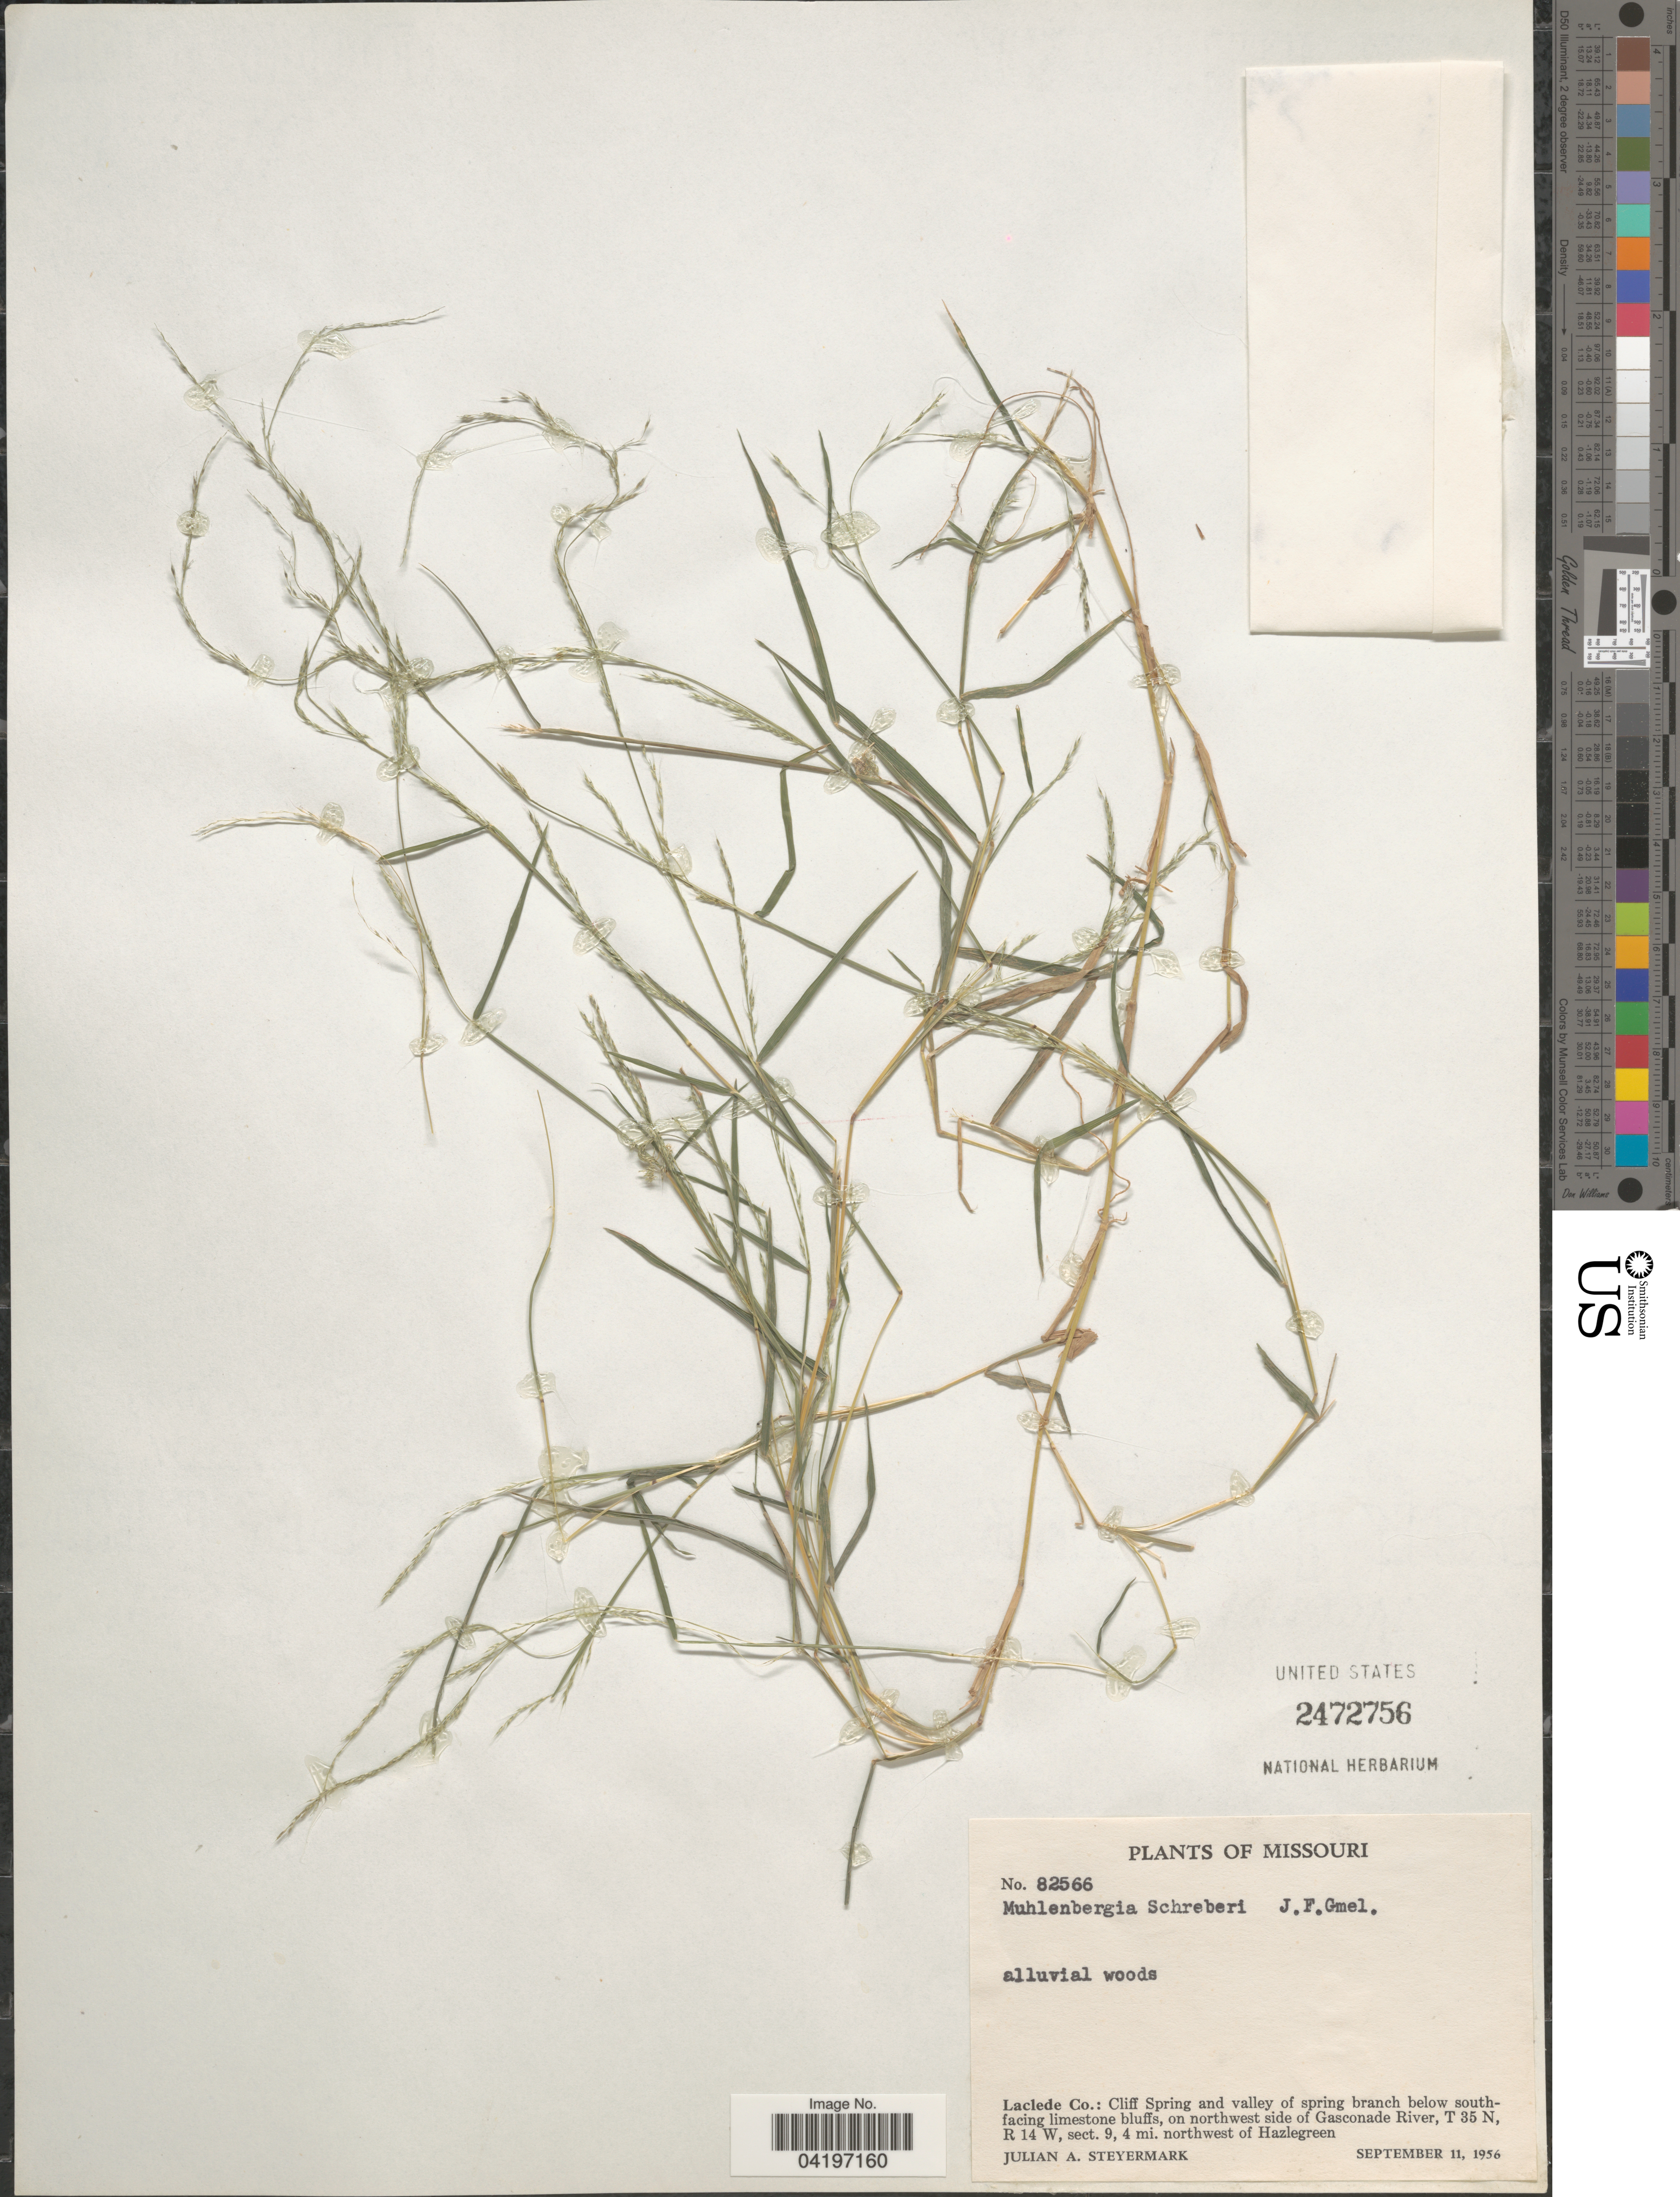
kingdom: Plantae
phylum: Tracheophyta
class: Liliopsida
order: Poales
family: Poaceae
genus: Muhlenbergia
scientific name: Muhlenbergia schreberi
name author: J.F. Gmel.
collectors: J. Steyermark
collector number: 82566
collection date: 1956-09-11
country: United States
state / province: Missouri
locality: Laclede Co.: Cliff Spring and valley of spring branch below south-facing limestone bluffs, on northwest side of Gasconade River, T 35 N, R 14 W, sect. 9, 4 mi. northwest of Hazlegreen.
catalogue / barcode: US 2472756